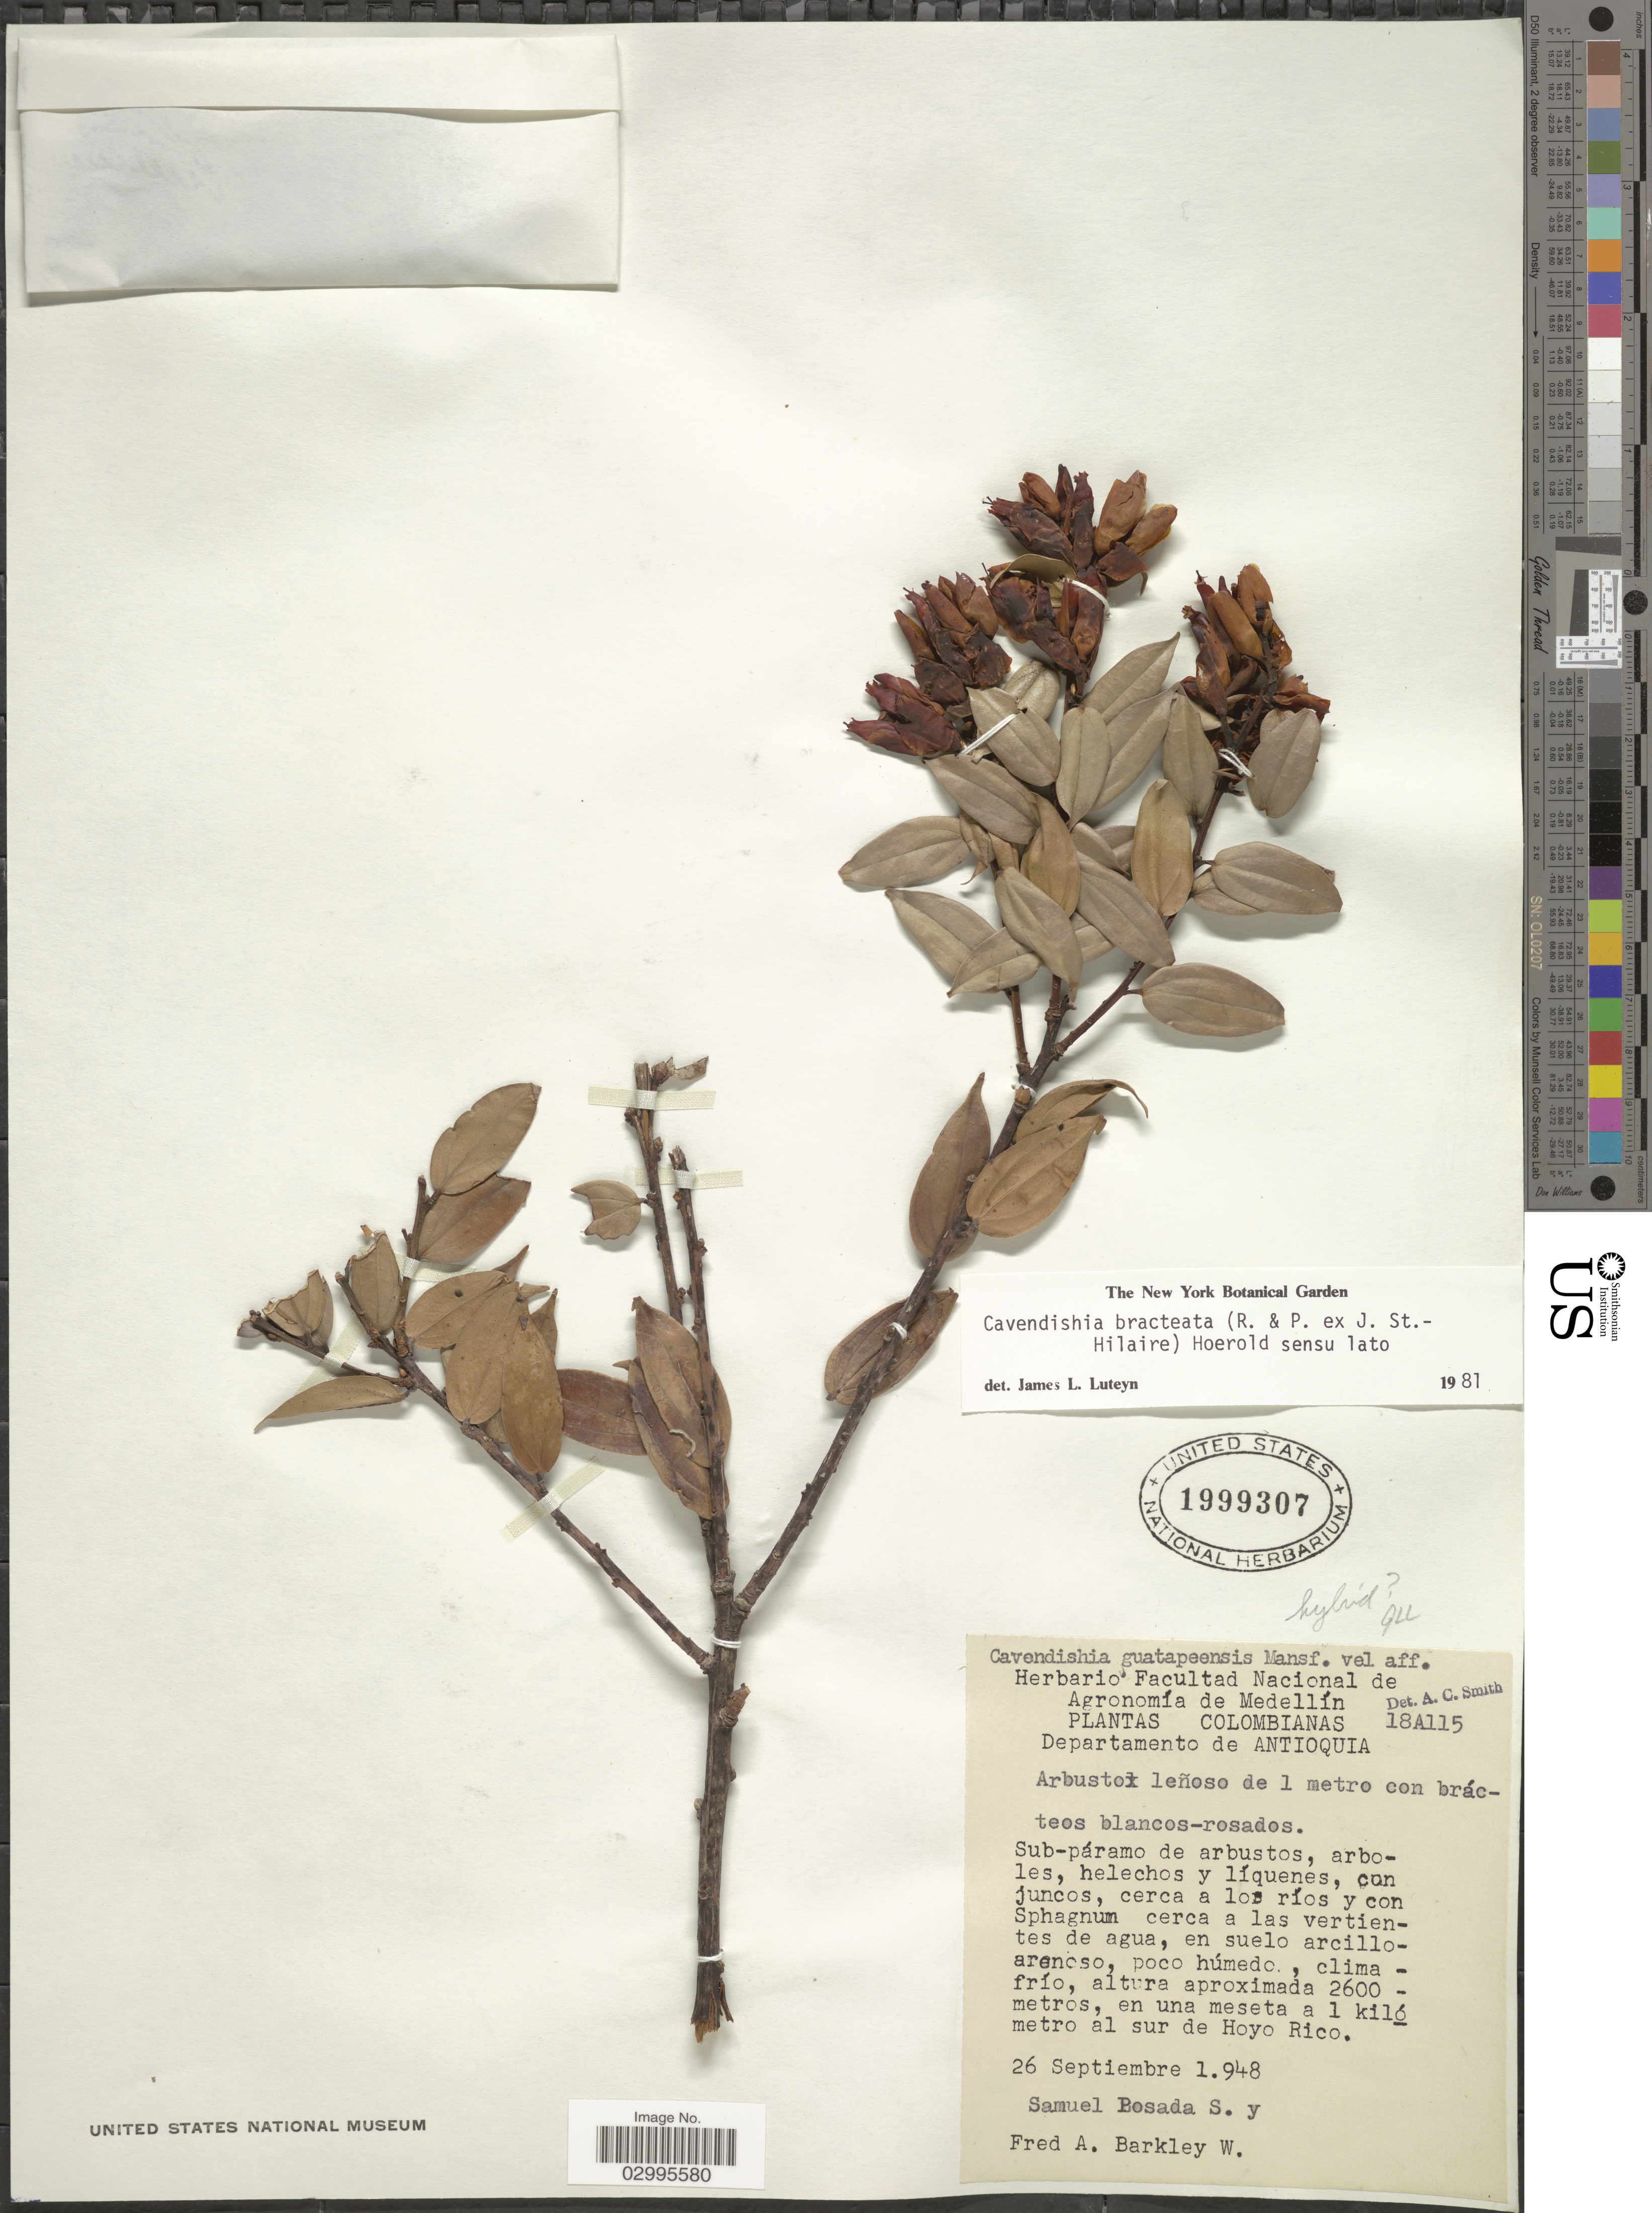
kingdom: Plantae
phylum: Tracheophyta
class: Magnoliopsida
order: Ericales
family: Ericaceae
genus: Cavendishia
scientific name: Cavendishia bracteata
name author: (Ruiz & Pav. ex J. St.-Hil.) Hoerold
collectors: S. Posada & F. Barkley W.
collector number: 18A115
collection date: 1948-09-26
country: Colombia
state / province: Antioquia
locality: Departamento de Antioquia. En una meseta a 1 kilómetro al sur de Hoyo Rico.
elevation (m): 2600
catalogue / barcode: US 1999307